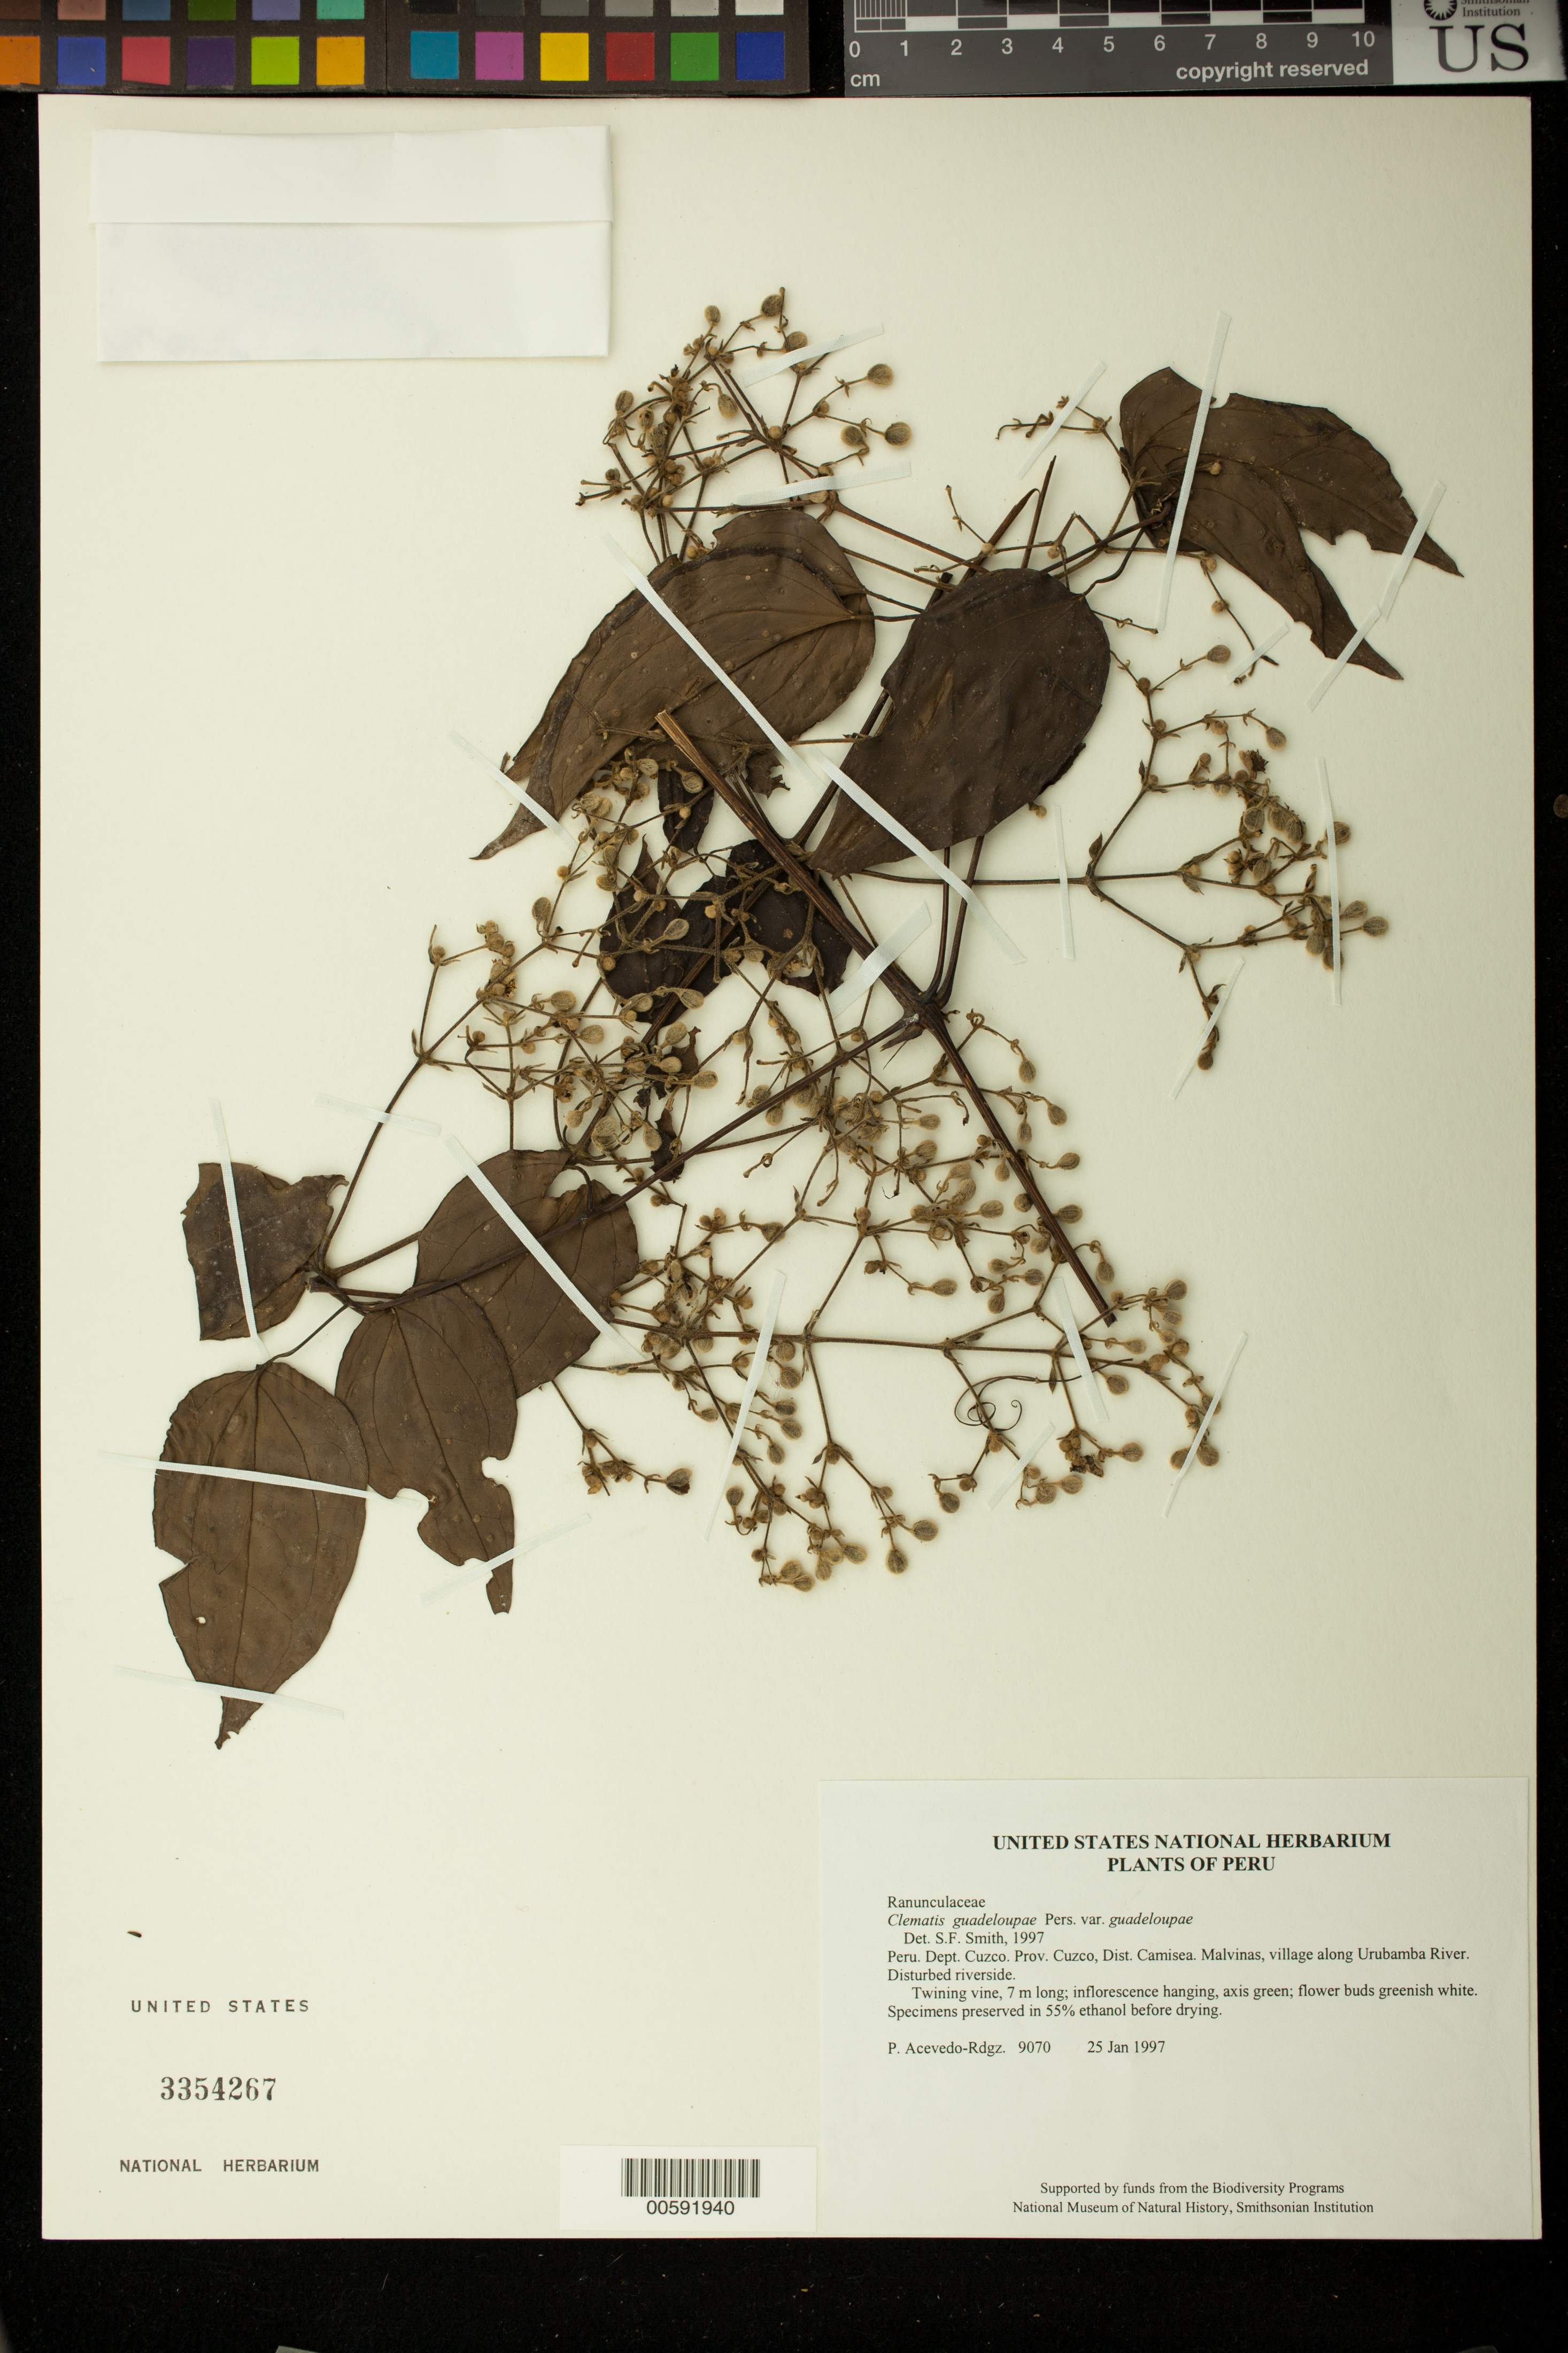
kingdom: Plantae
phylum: Tracheophyta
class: Magnoliopsida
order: Ranunculales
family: Ranunculaceae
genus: Clematis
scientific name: Clematis guadeloupae var. guadeloupae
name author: Pers.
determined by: Smith, Stephen F., (US), NMNH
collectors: P. Acevedo-Rodr.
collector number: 9070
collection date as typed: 25 Jan 1997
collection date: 1997-01-25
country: Peru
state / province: Cusco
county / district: Cusco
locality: Districto Camisea, Malvinas, village along Urubamba River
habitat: Disturbed riverside.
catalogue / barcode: US 3354267